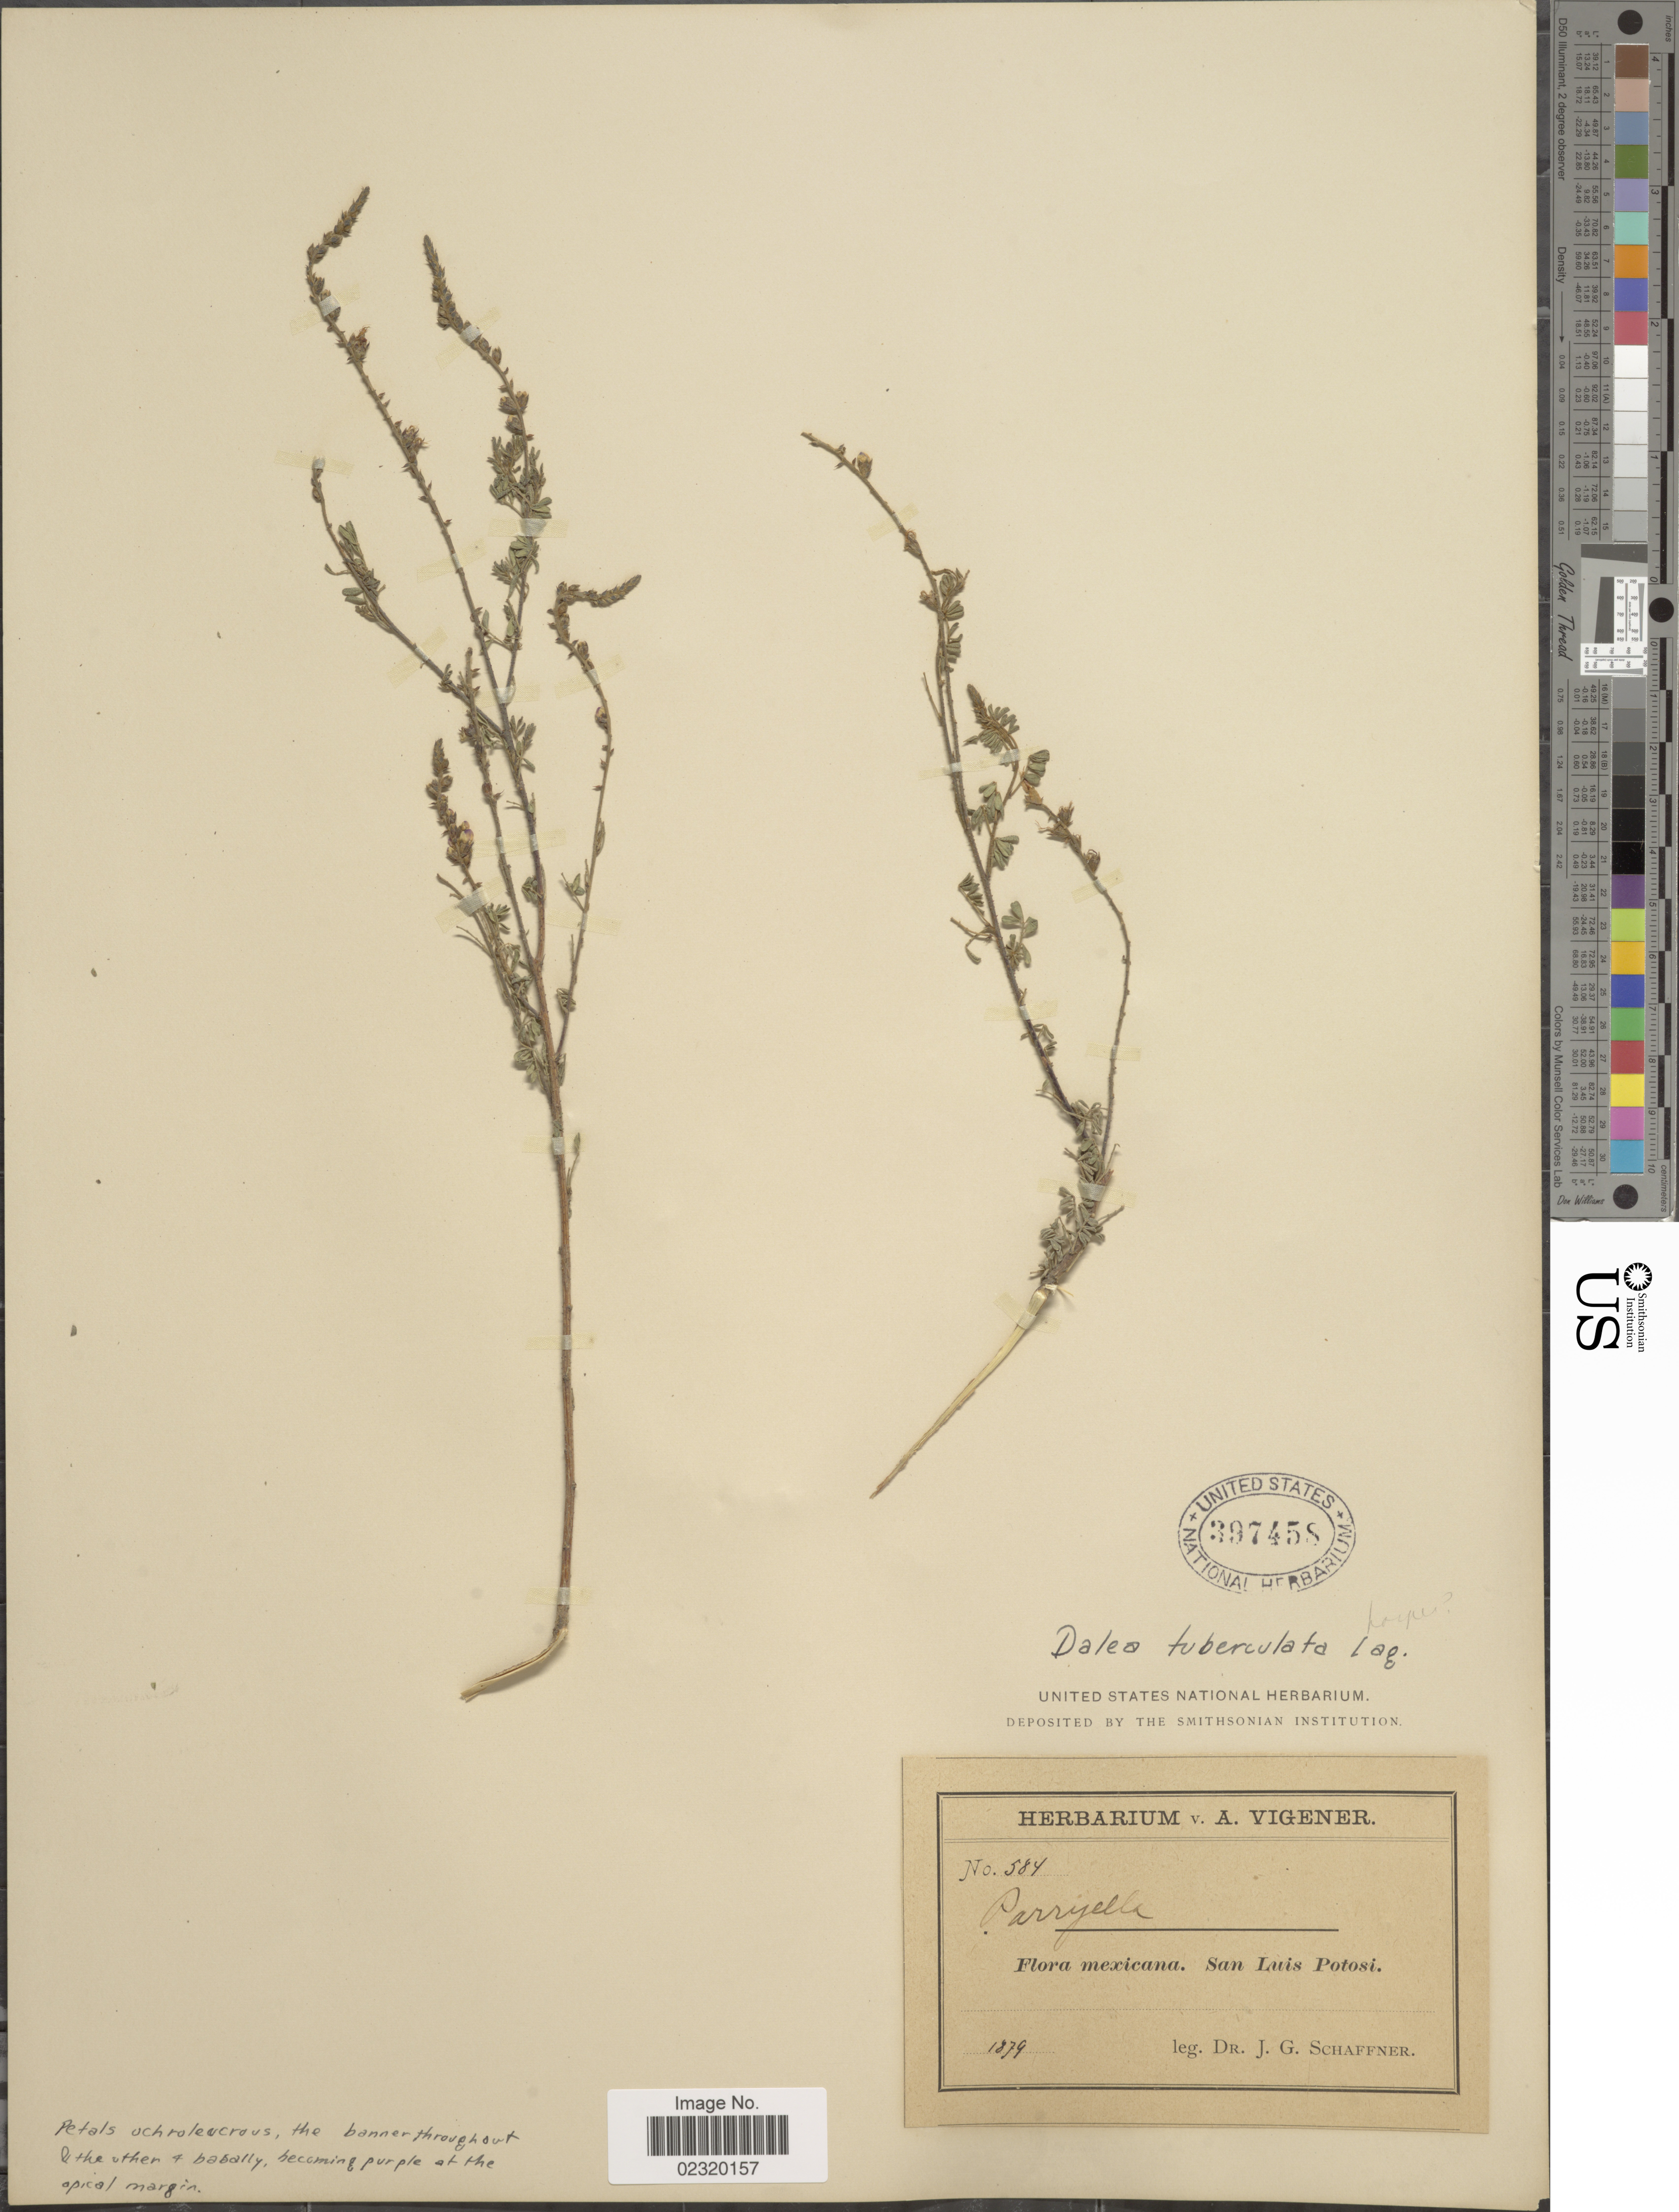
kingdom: Plantae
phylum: Tracheophyta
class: Magnoliopsida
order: Fabales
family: Fabaceae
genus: Dalea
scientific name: Dalea tuberculata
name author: Lag.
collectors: J. G. Schaffner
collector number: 584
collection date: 1879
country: Mexico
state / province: San Luis Potosí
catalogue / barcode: US 397458